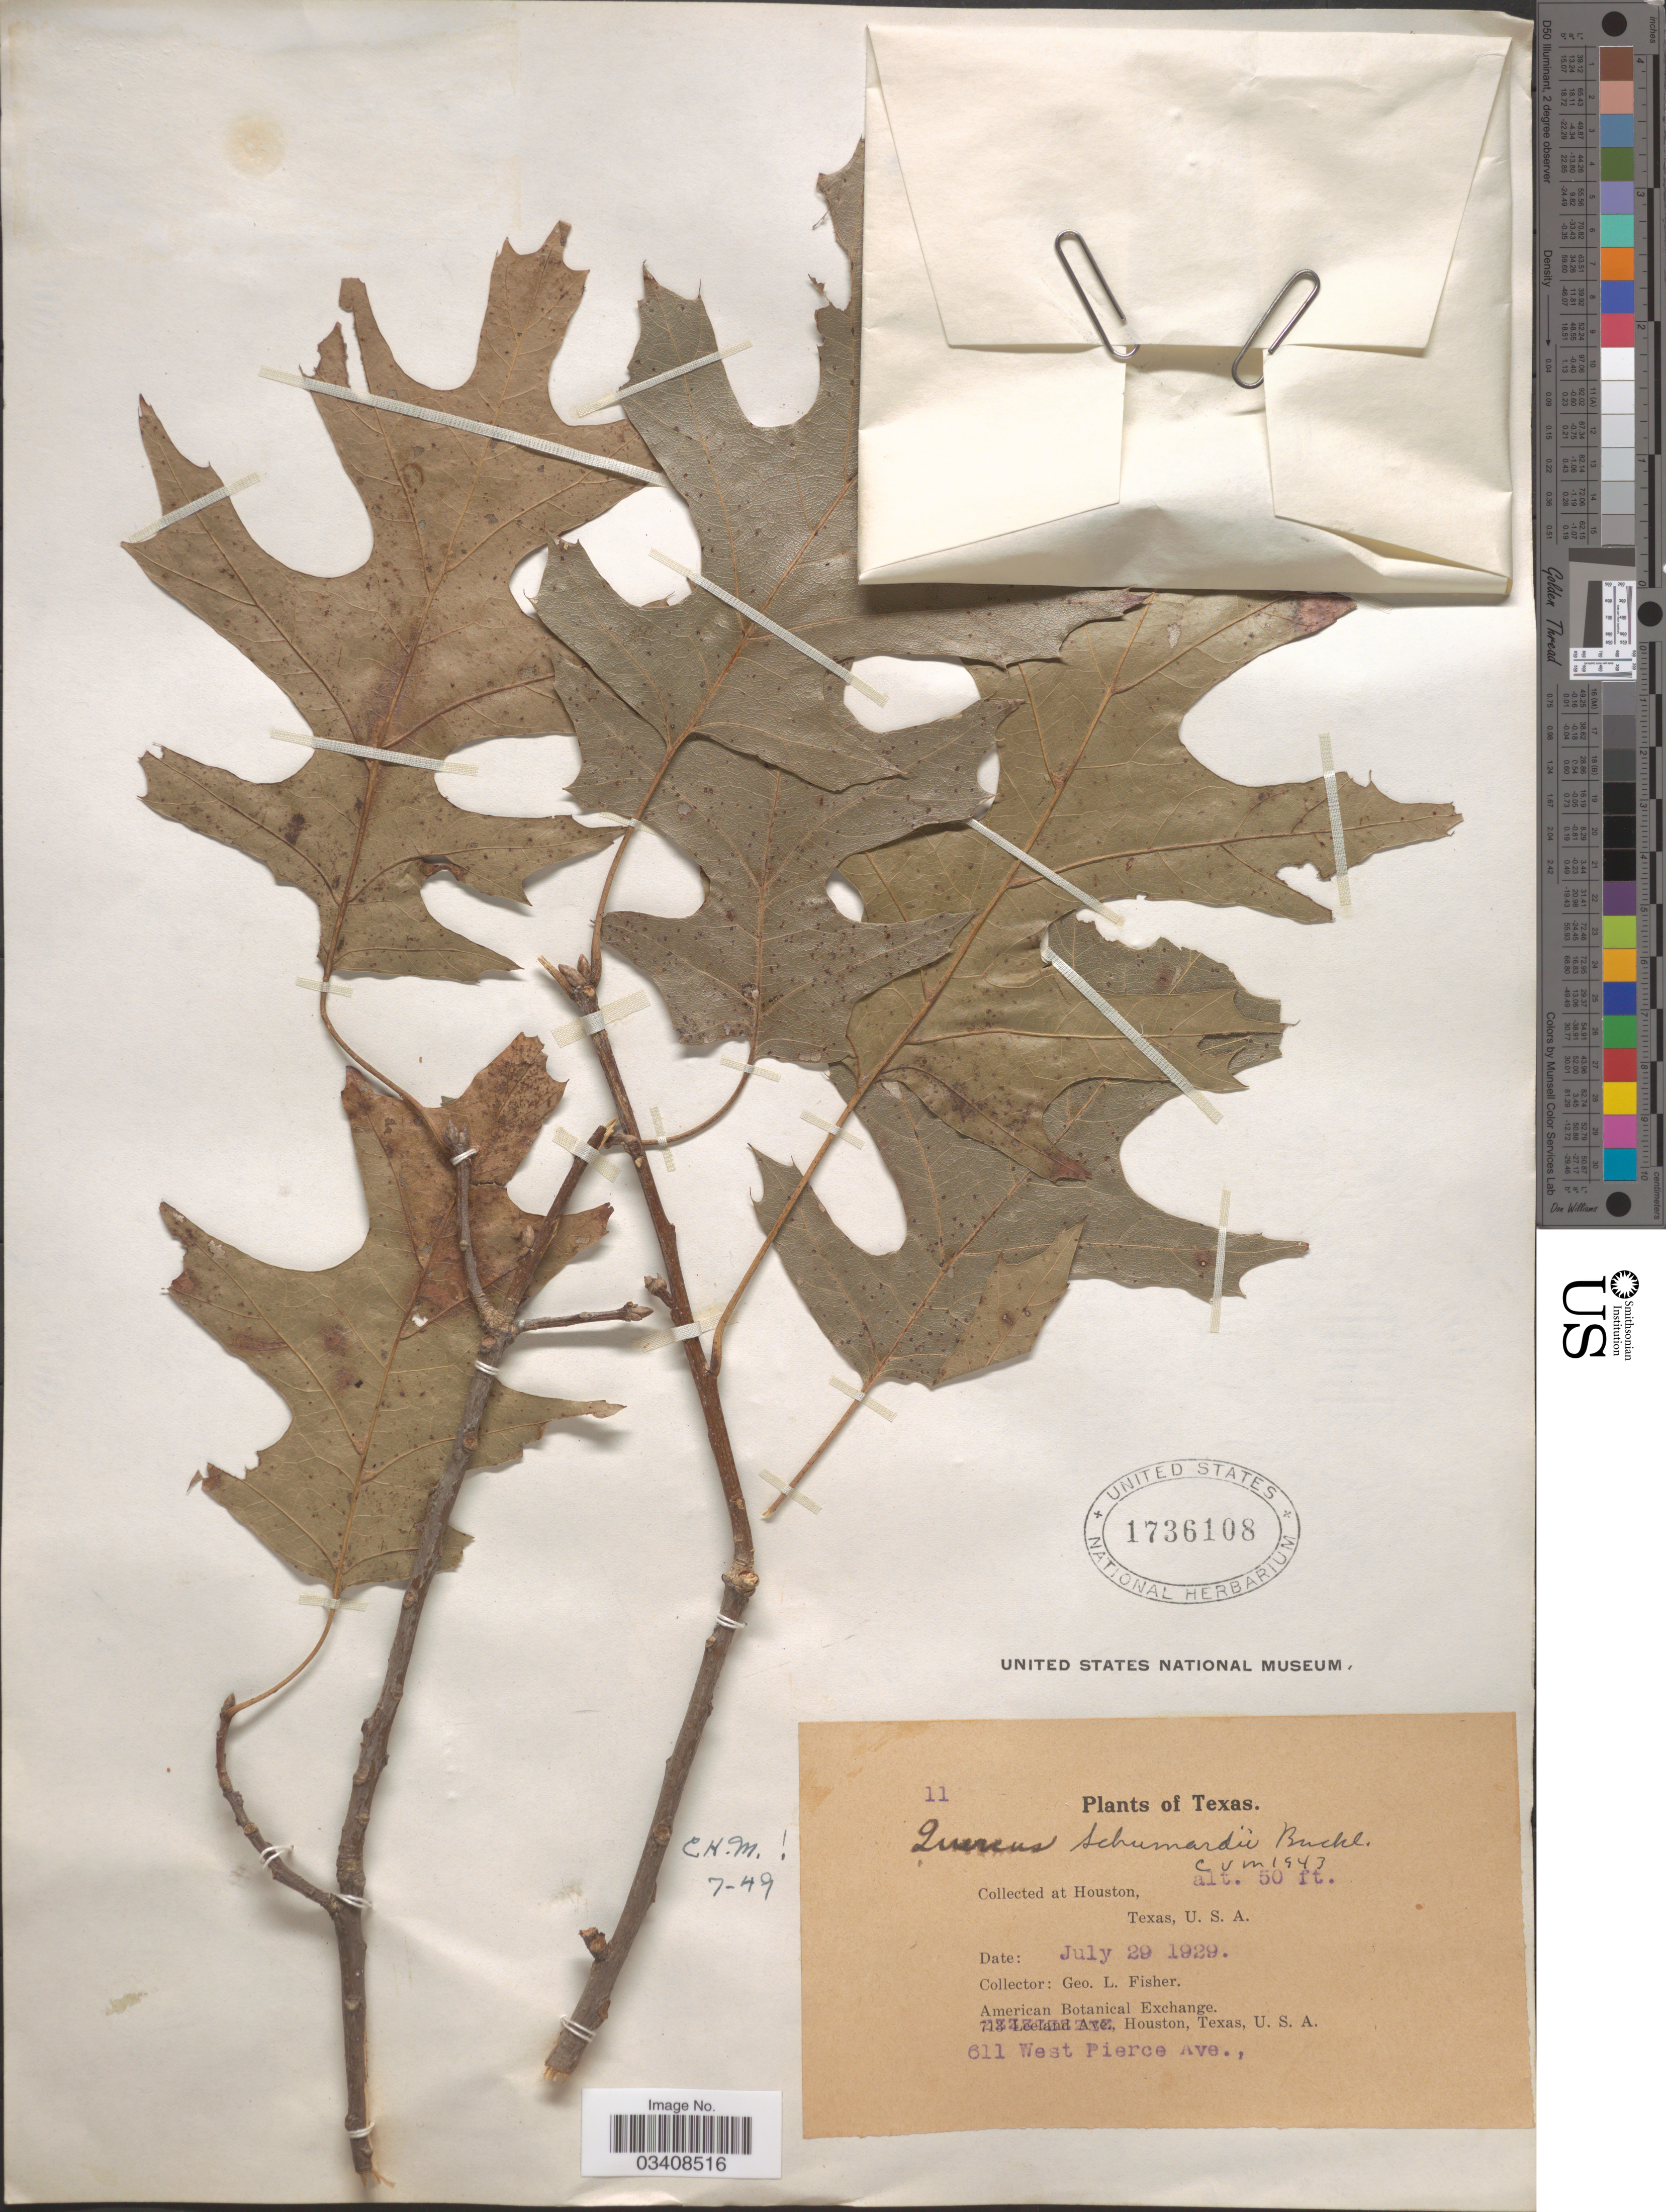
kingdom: Plantae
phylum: Tracheophyta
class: Magnoliopsida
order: Fagales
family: Fagaceae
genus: Quercus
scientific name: Quercus shumardii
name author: Buckley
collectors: G. L. Fisher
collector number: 11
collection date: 1929-07-29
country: United States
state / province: Texas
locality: Houston.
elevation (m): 15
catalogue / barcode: US 1736108